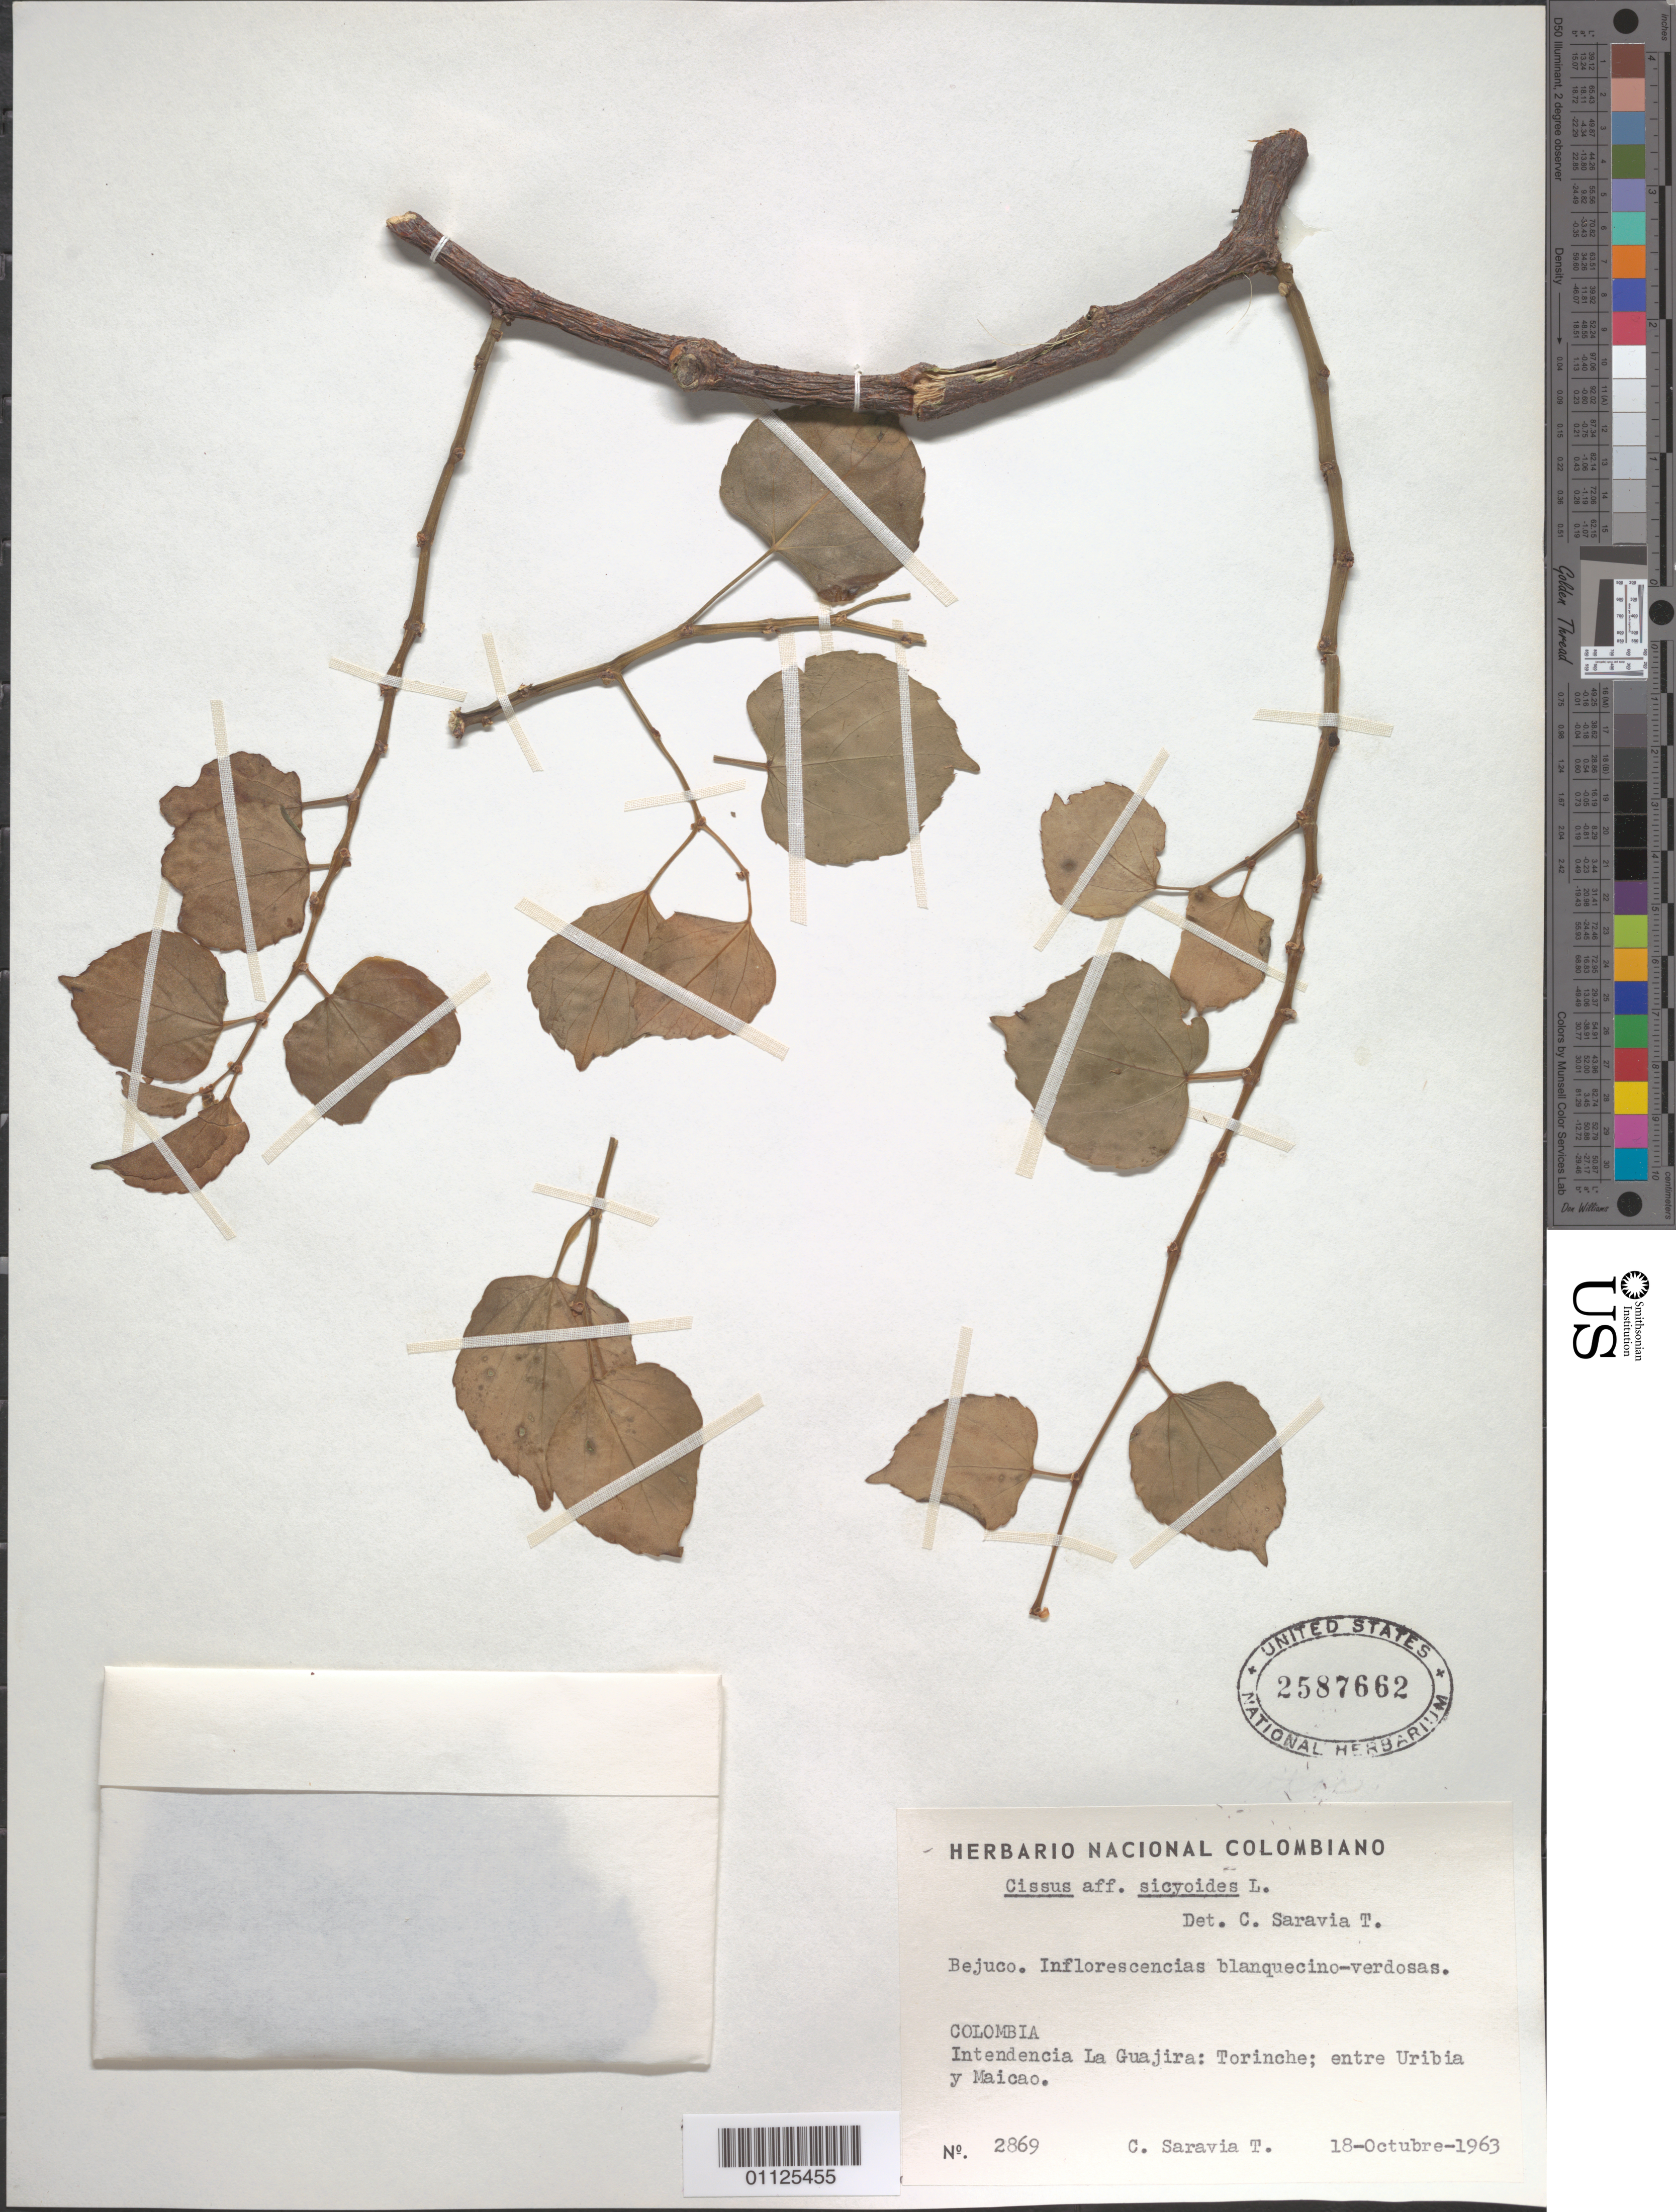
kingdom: Plantae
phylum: Tracheophyta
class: Magnoliopsida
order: Vitales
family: Vitaceae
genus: Cissus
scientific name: Cissus verticillata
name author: (L.) Nicolson & C.E. Jarvis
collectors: C. Saravia-T.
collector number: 2869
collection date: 1963-10-18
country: Colombia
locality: Intendencia La Guajira: molino "Las Piedras"; entre Uribia y Manaure.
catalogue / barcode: US 2587662